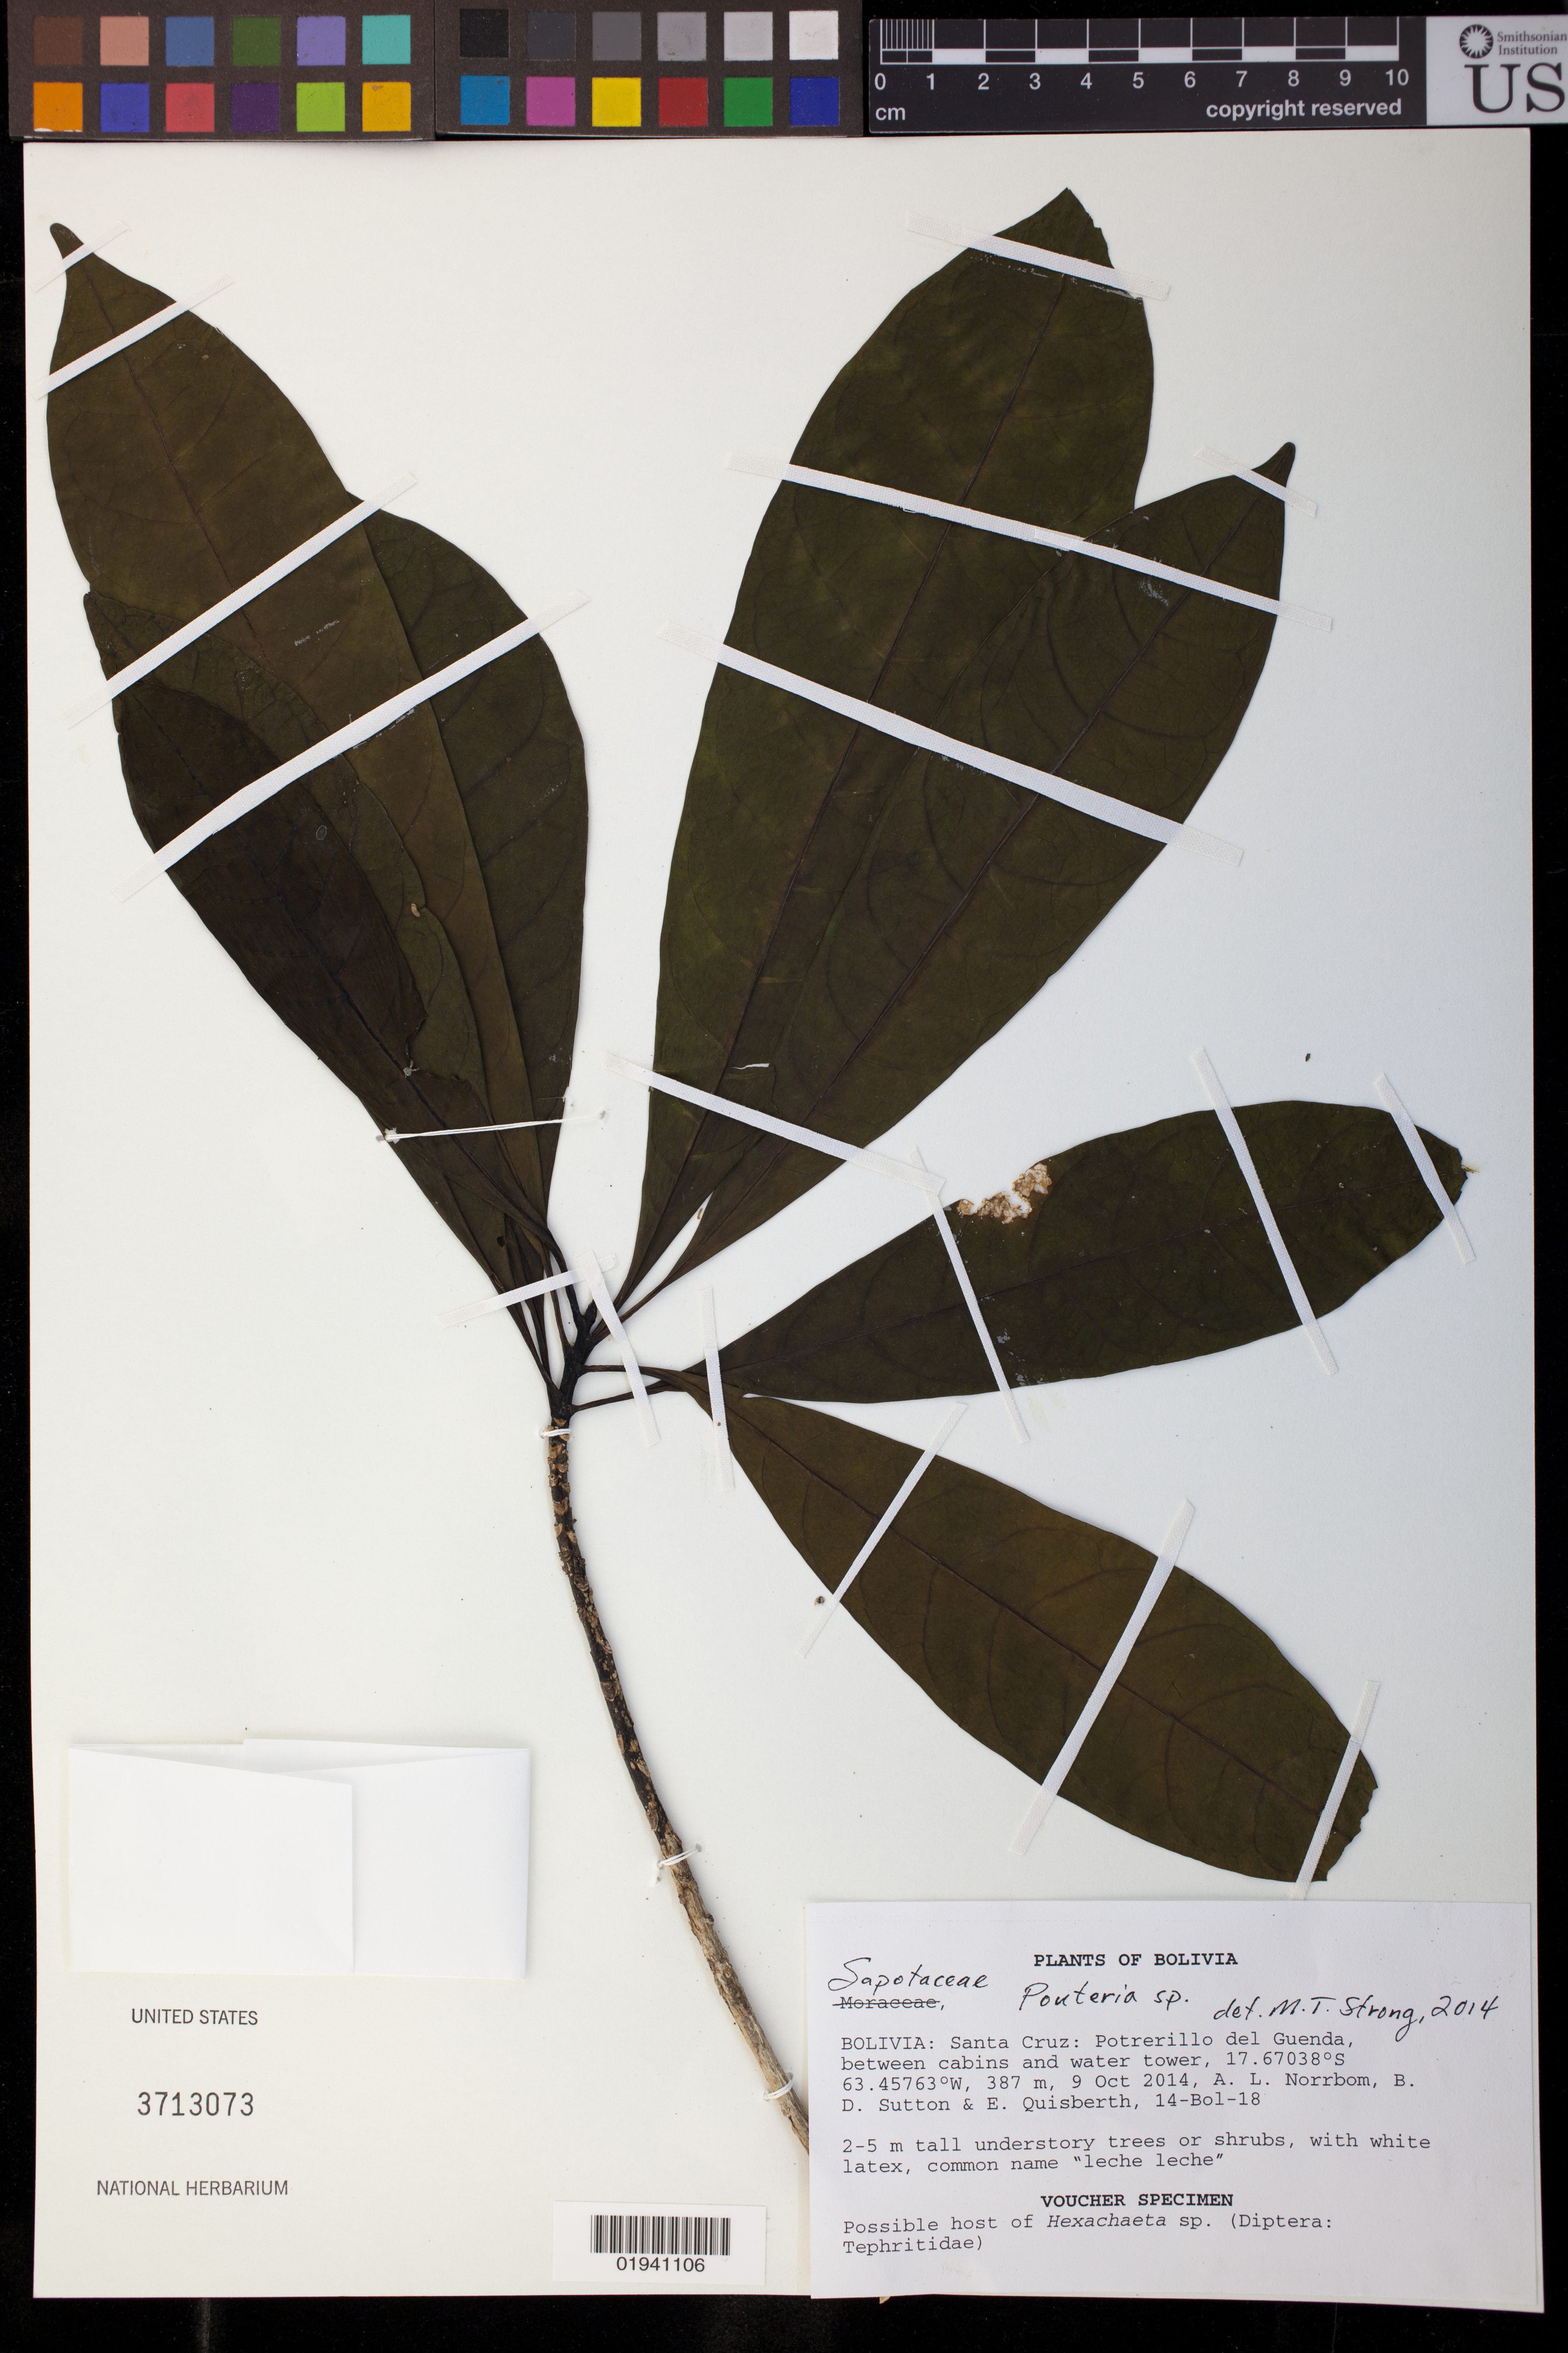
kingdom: Plantae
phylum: Tracheophyta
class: Magnoliopsida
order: Ericales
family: Sapotaceae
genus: Pouteria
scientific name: Pouteria sp.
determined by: Strong, M. T., (US), Smithsonian Institution - National Museum of Natural History (UNITED STATES)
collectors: A. L. Norrbom, B. Sutton & E. Quisberth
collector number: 14-Bol-18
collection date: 2014-10-09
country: Bolivia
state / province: Santa Cruz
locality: Potrerillo del Guenda, between cabins and water tower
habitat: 2-5m tall understory trees or shrubs, with white latex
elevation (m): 387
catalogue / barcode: US 3713073